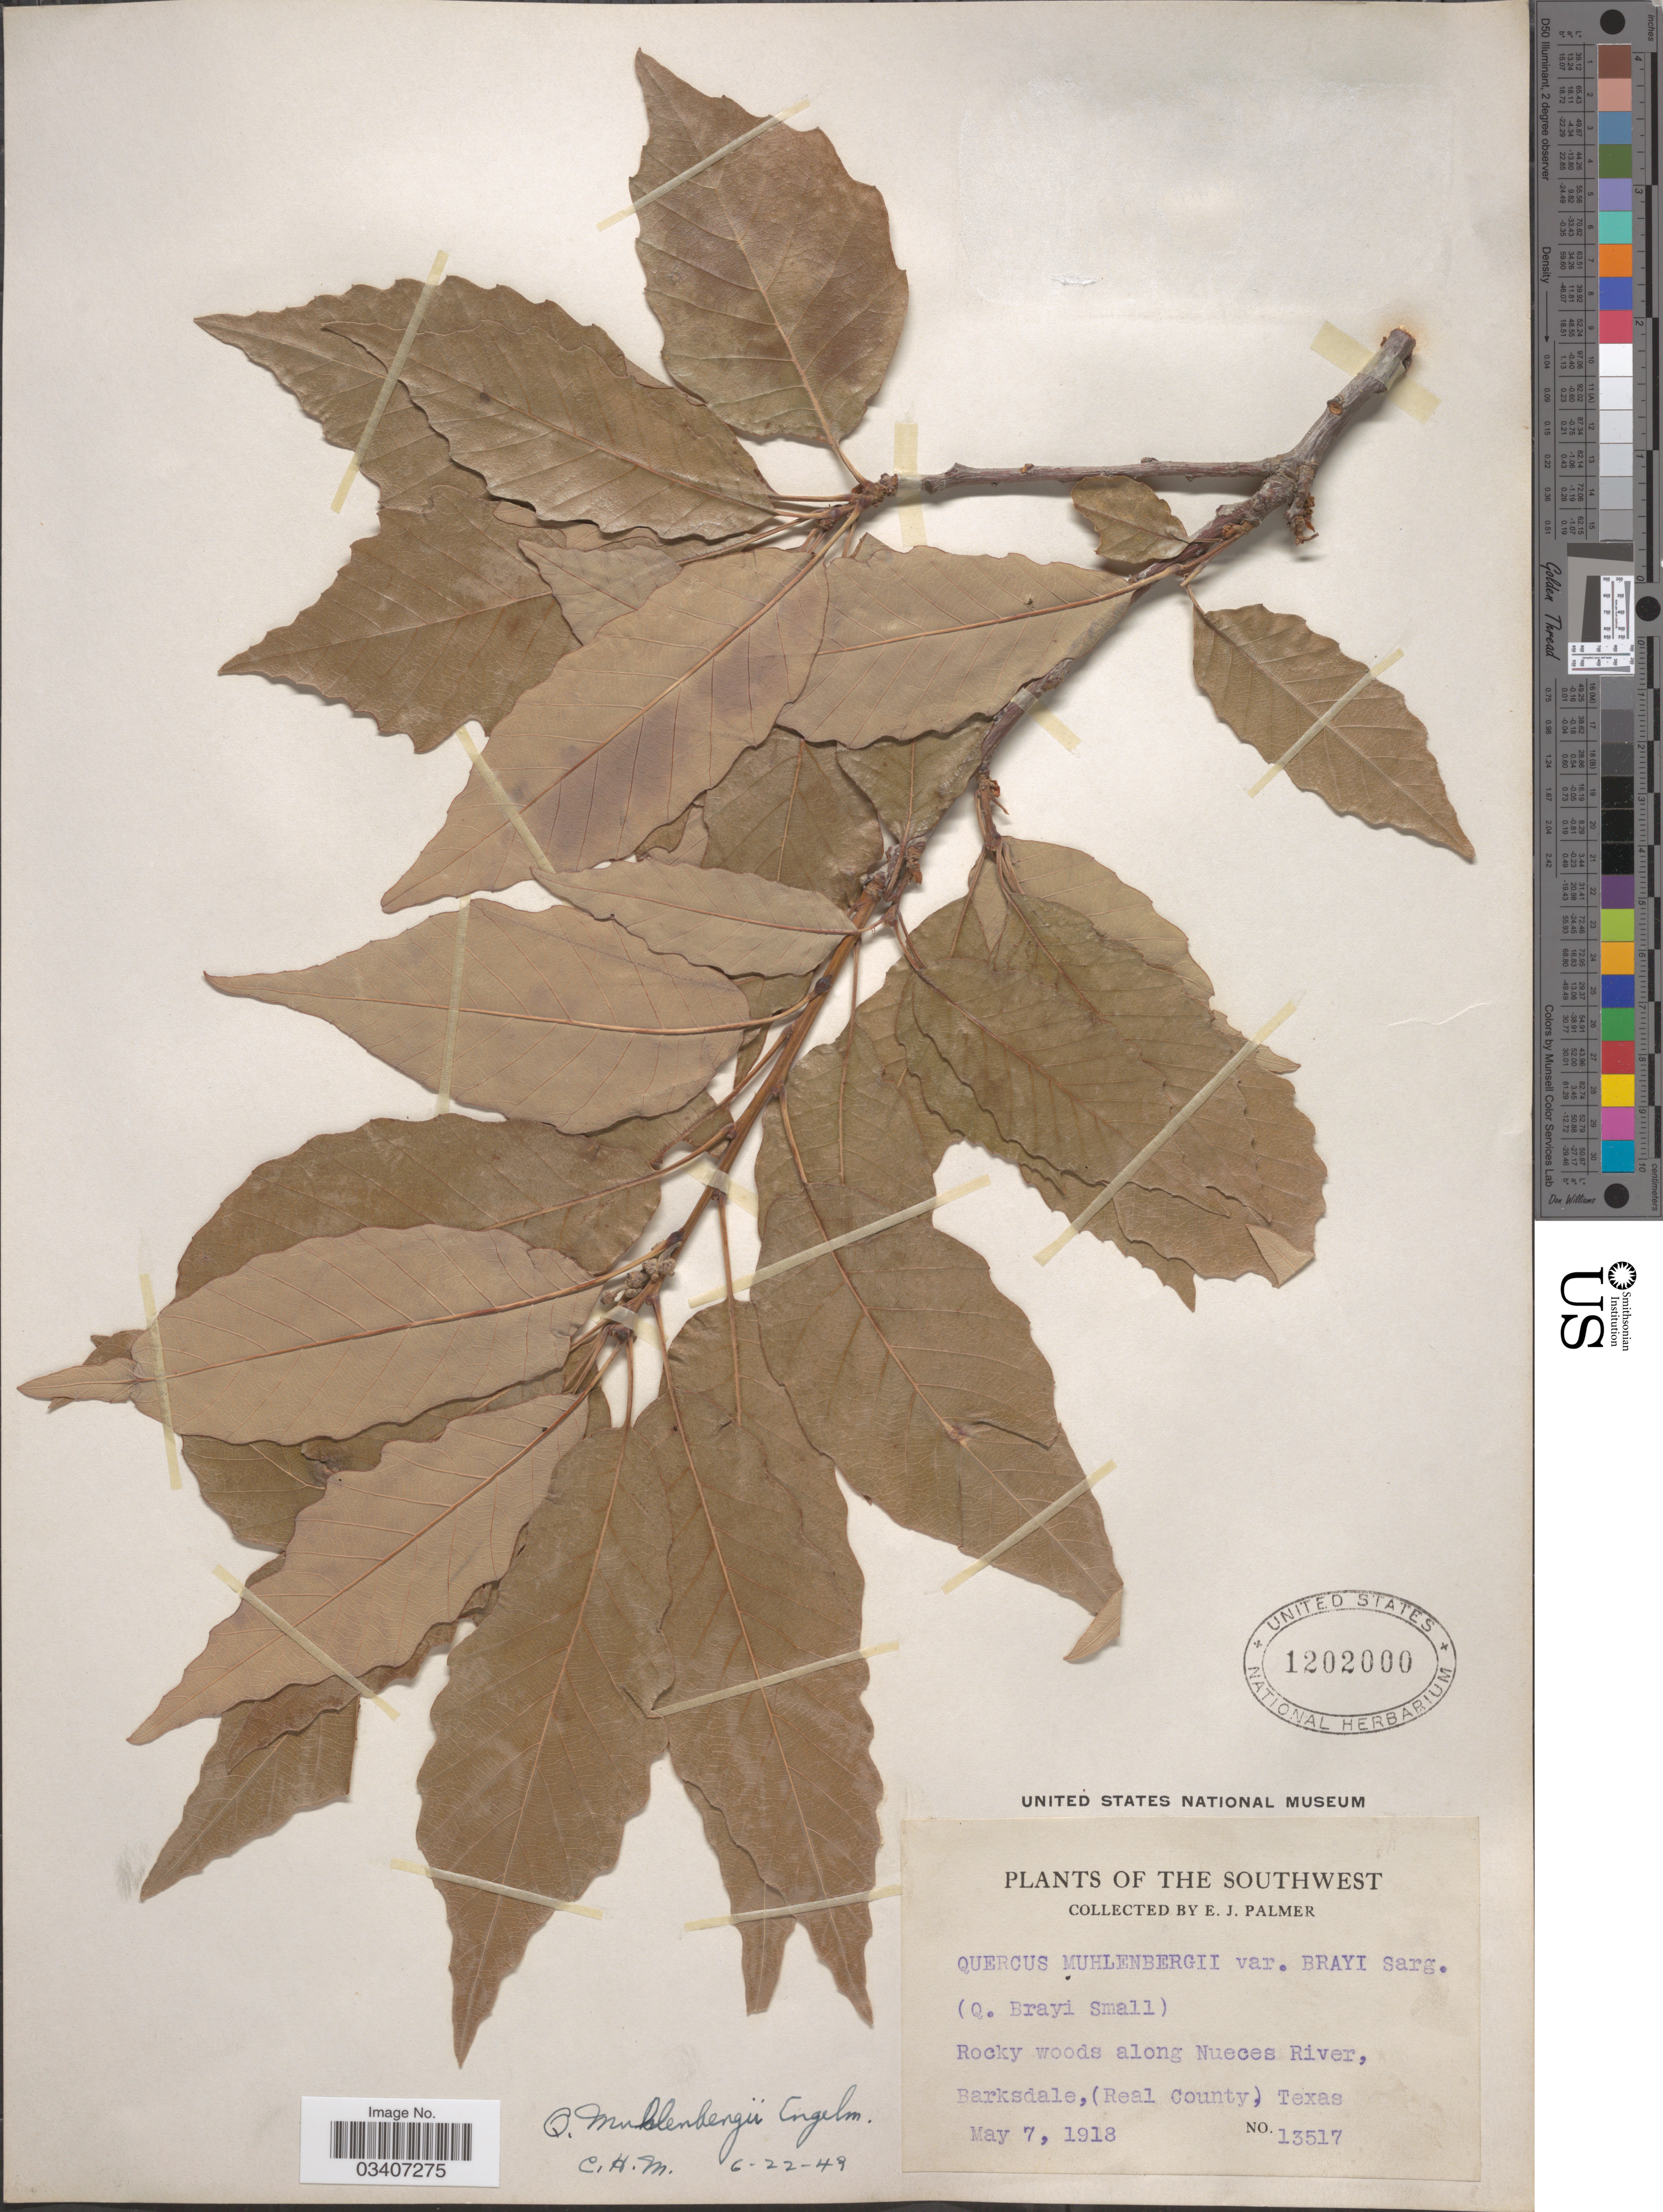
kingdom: Plantae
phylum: Tracheophyta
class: Magnoliopsida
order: Fagales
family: Fagaceae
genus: Quercus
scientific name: Quercus muehlenbergii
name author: Engelm.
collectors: E. J. Palmer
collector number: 13517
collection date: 1918-05-07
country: United States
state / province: Texas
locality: The Southwest. Rocky woods along Nueces River, Barksdale, (Real County).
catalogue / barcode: US 1202000